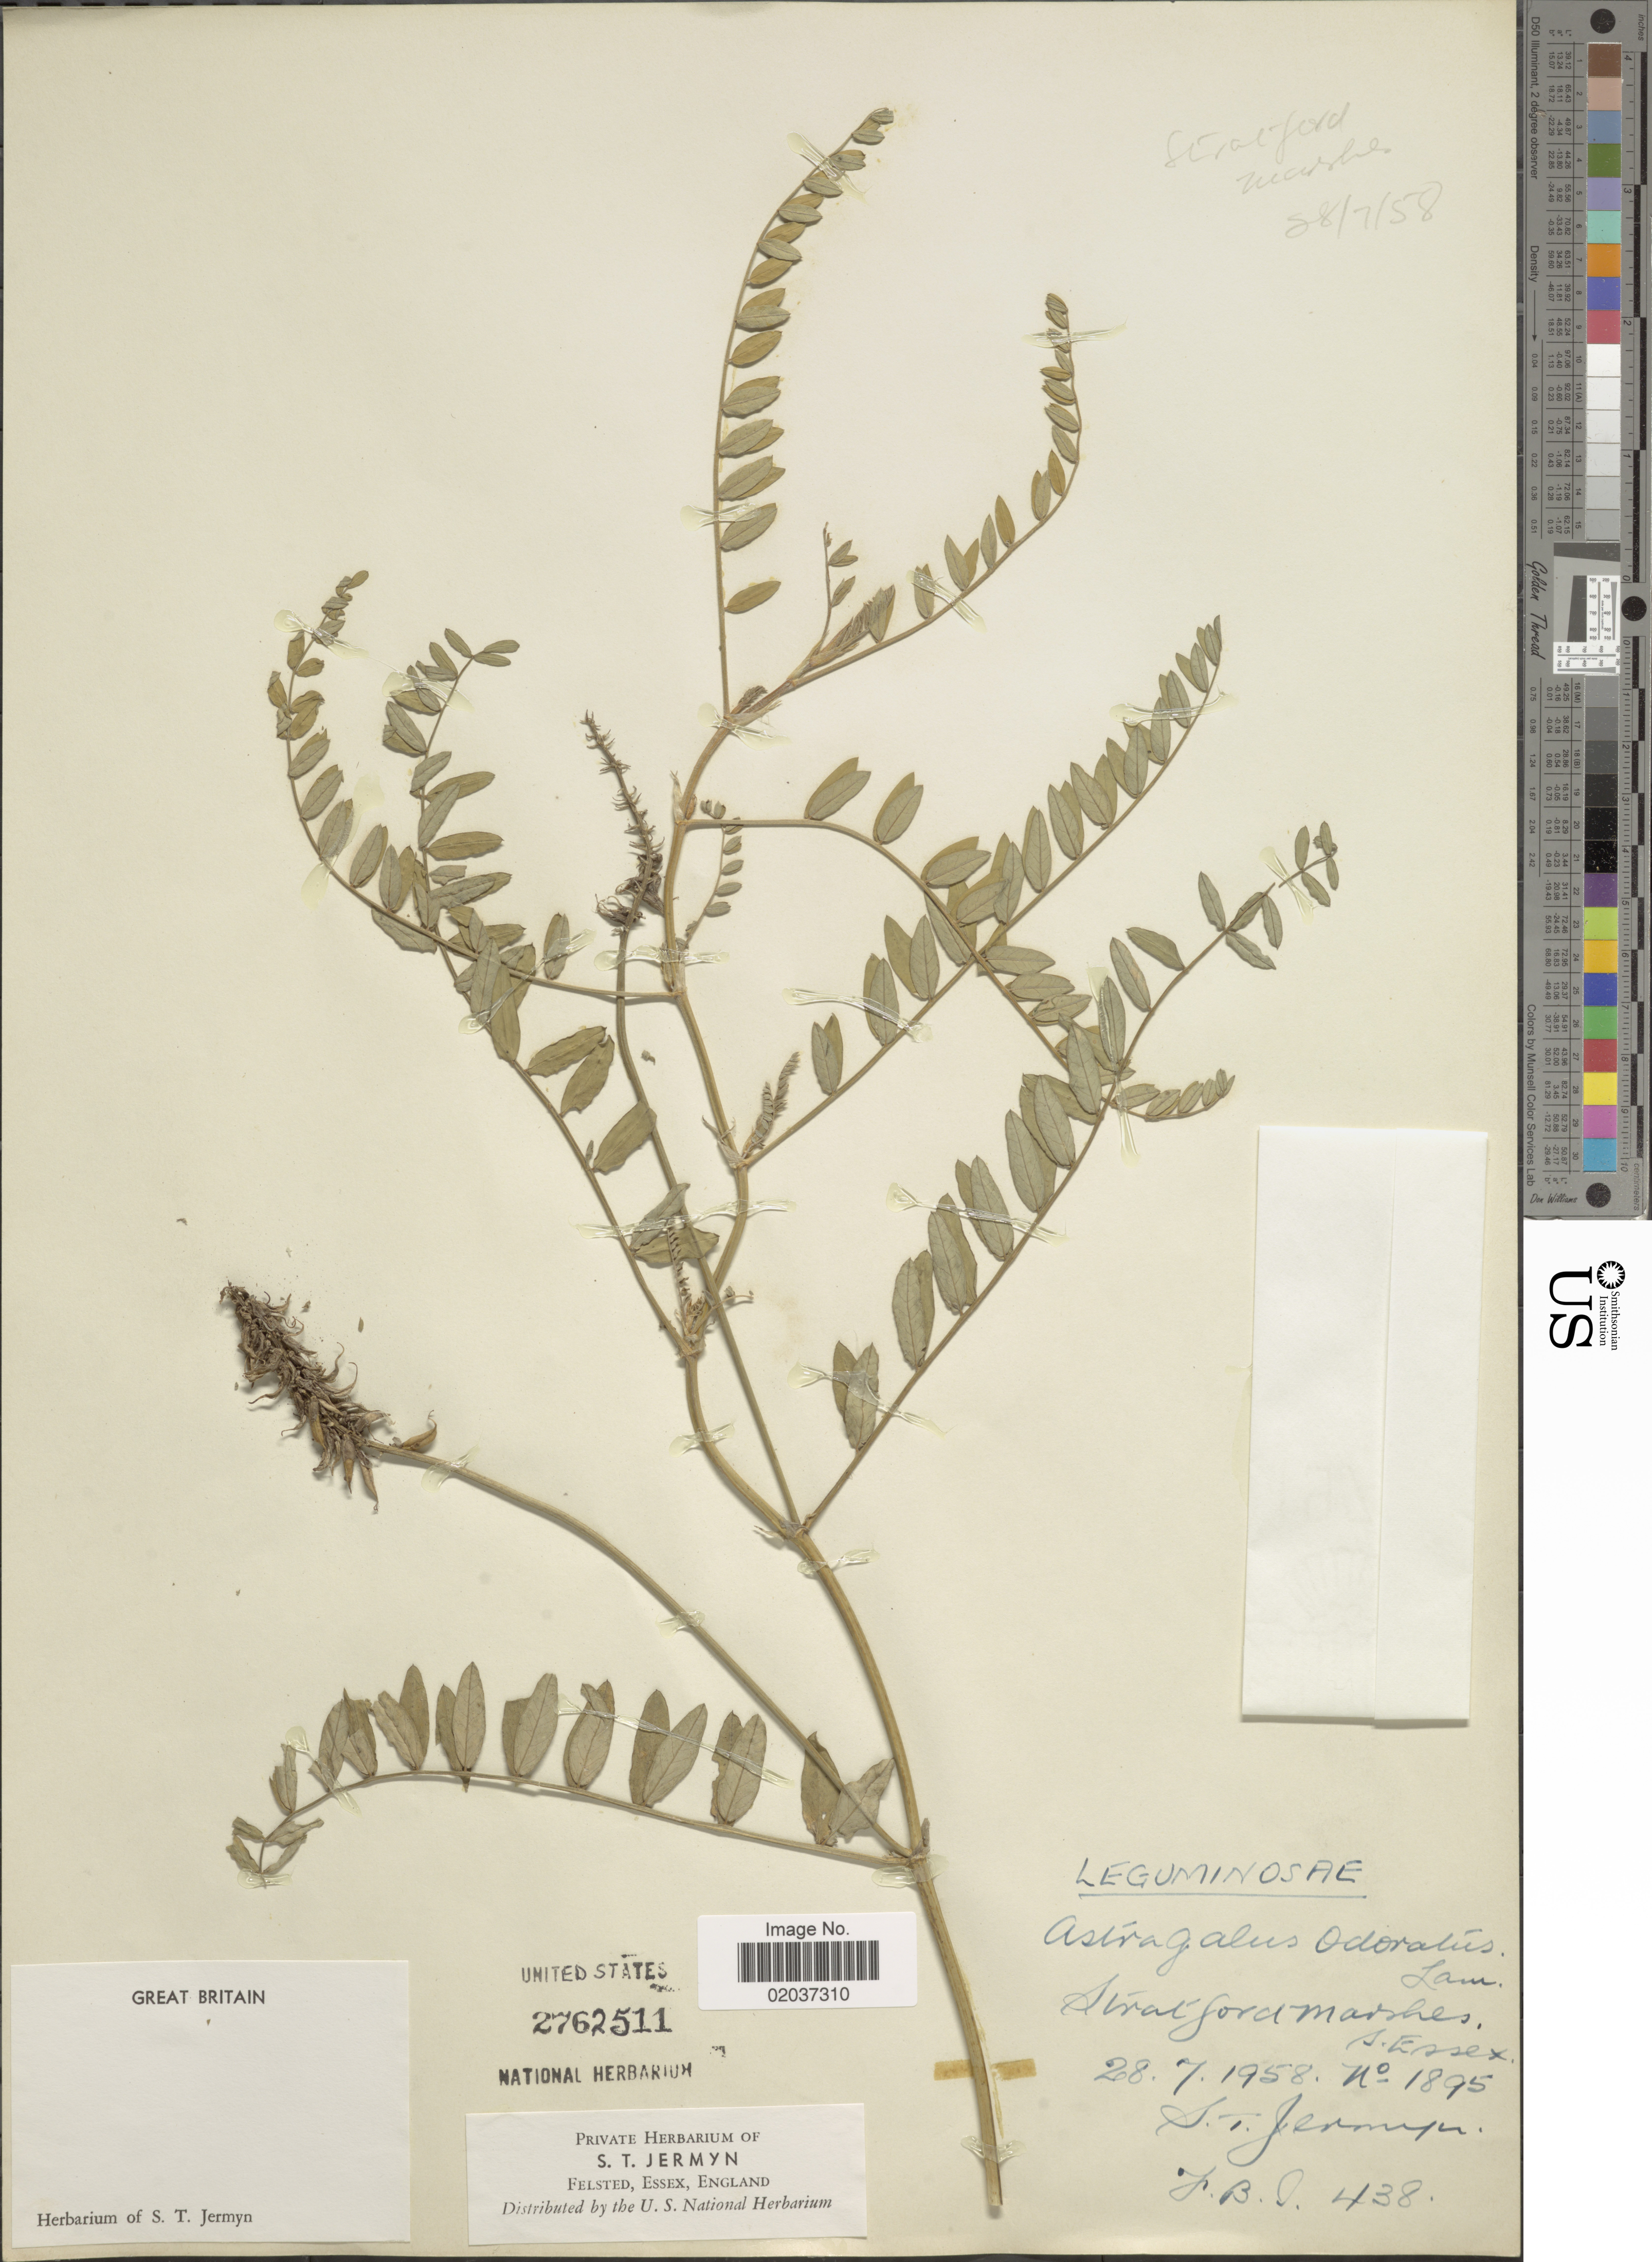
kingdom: Plantae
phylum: Tracheophyta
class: Magnoliopsida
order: Fabales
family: Fabaceae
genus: Astragalus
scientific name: Astragalus odoratus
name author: Lam.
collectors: S. Jermyn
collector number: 1895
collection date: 1958-07-28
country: United Kingdom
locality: Stratford Marshes, S. Essex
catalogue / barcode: US 2762511